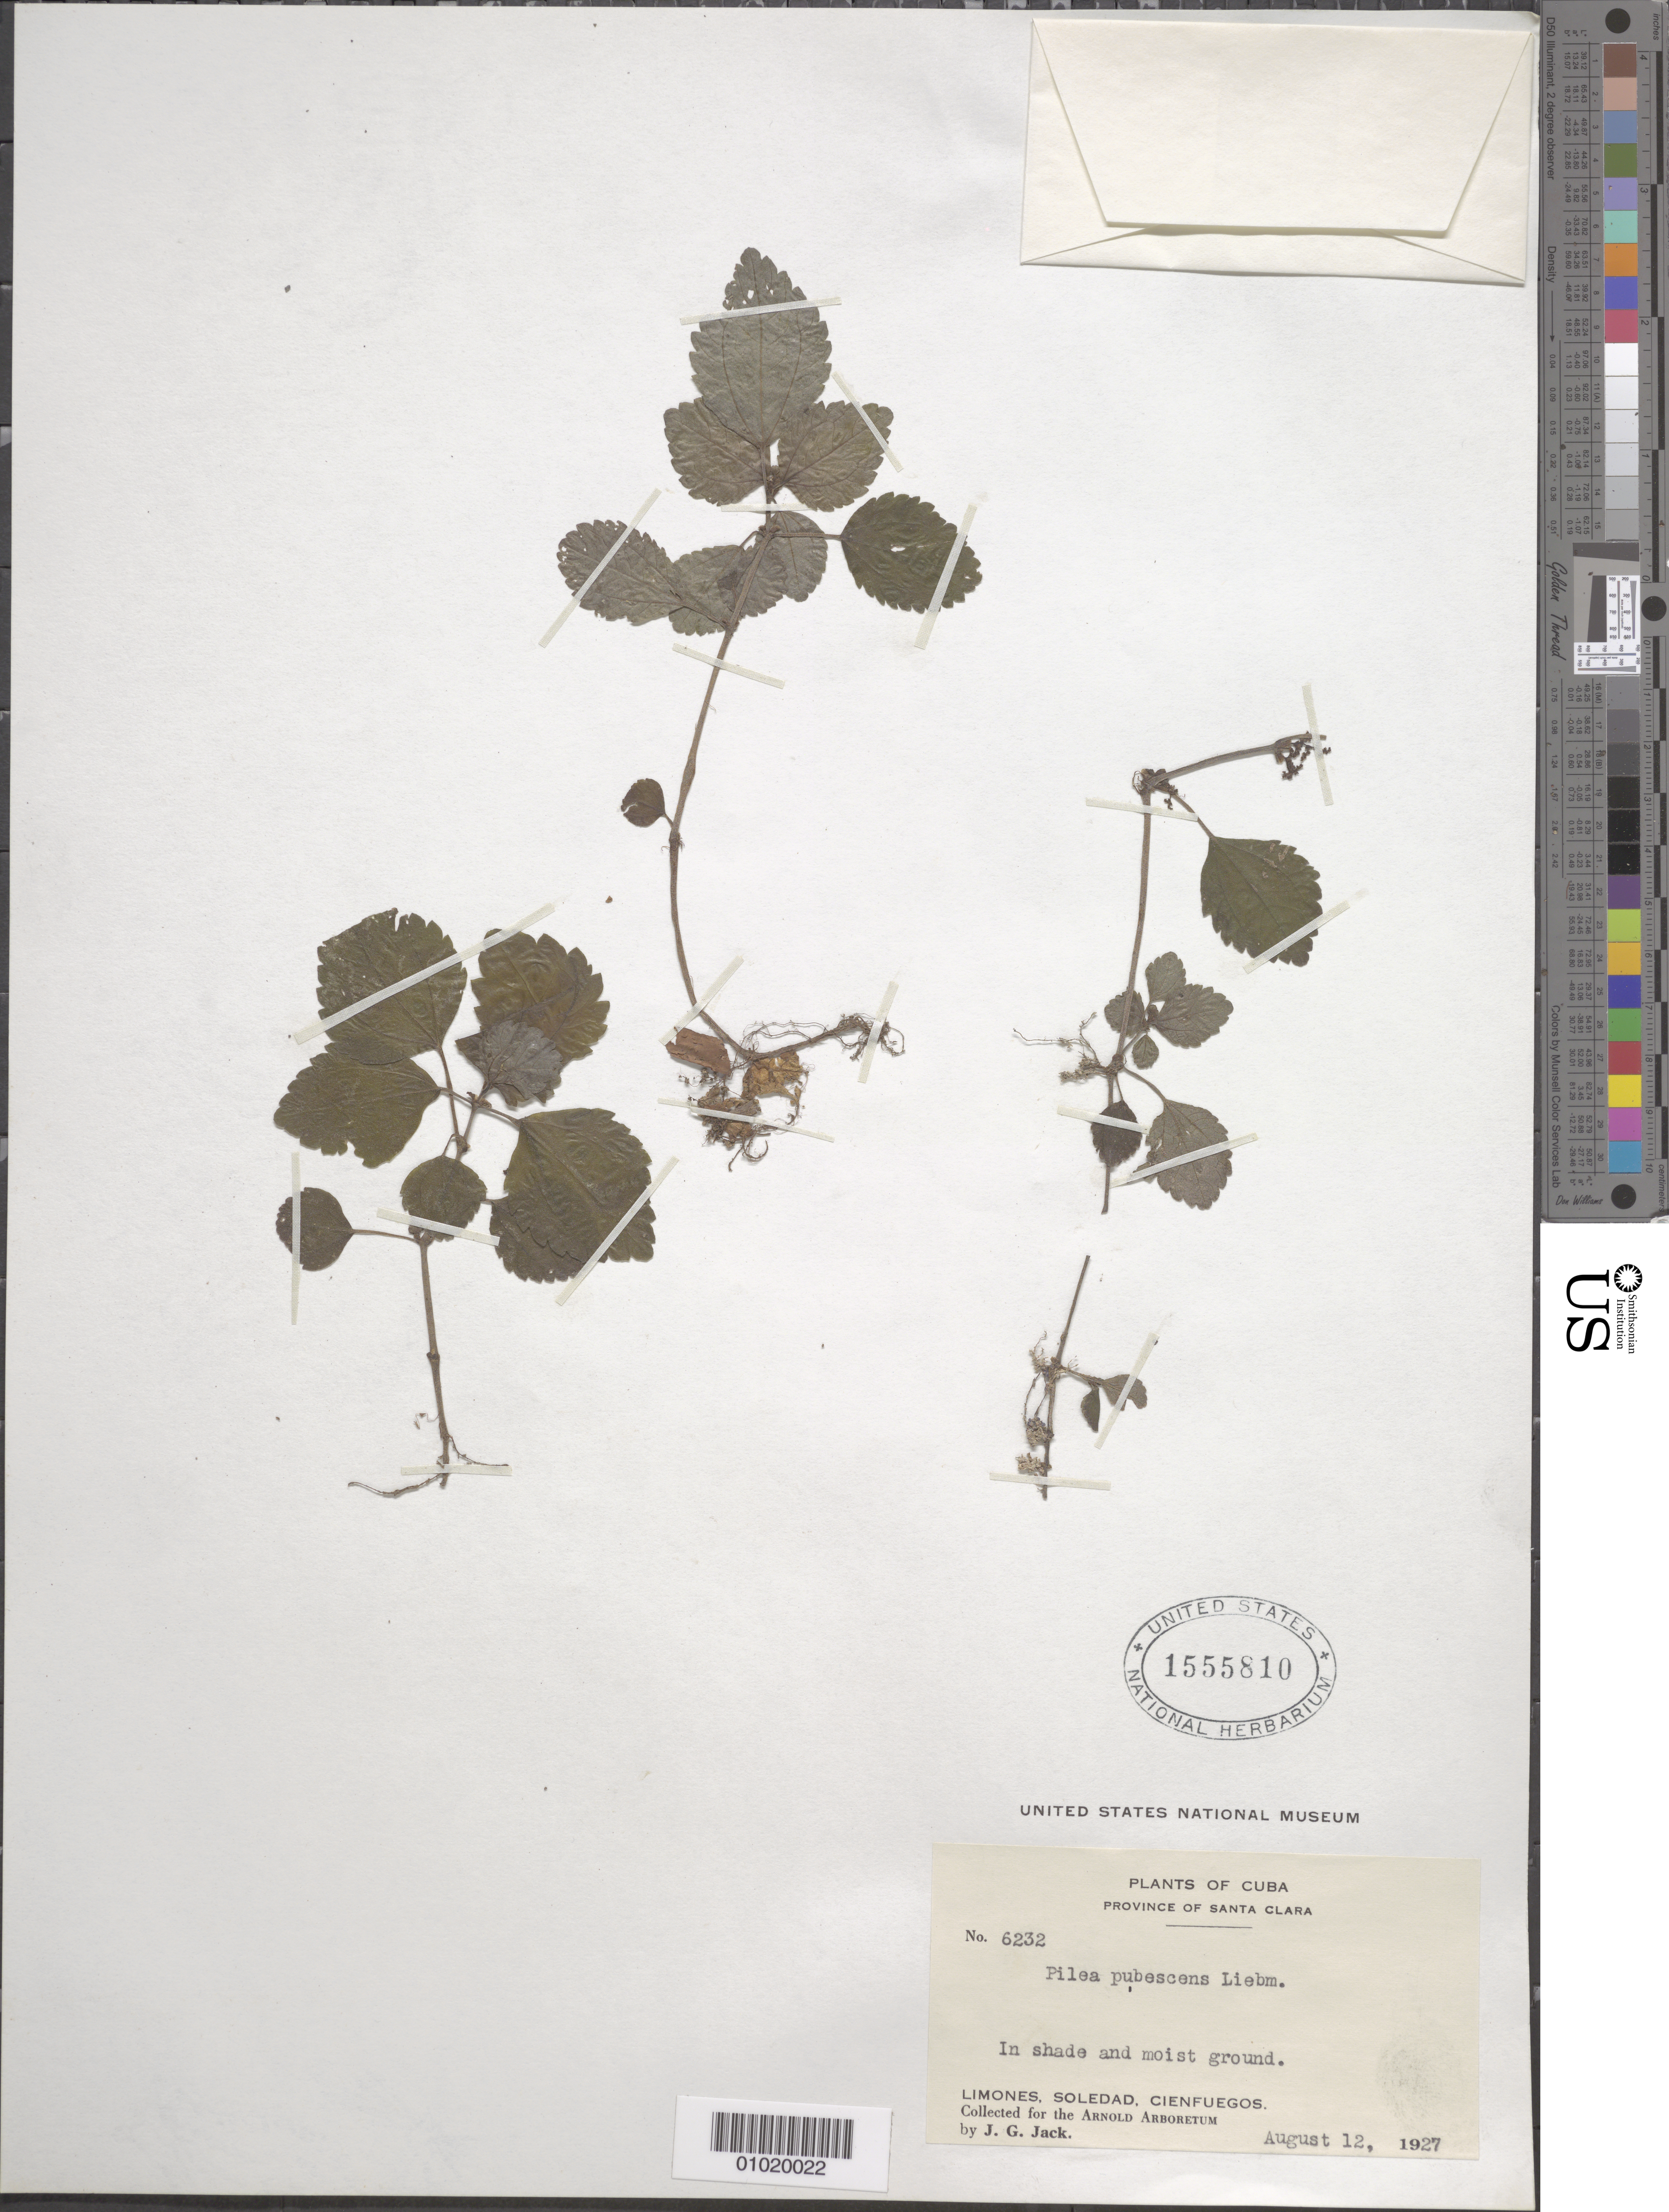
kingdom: Plantae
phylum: Tracheophyta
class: Magnoliopsida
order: Rosales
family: Urticaceae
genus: Pilea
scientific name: Pilea pubescens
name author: Liebm.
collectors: J. G. Jack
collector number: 6232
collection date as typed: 12 Aug 1927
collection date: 1927-08-12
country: Cuba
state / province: Cienfuegos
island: Cuba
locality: Limones, Soledad, Cienfuegos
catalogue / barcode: US 1555810